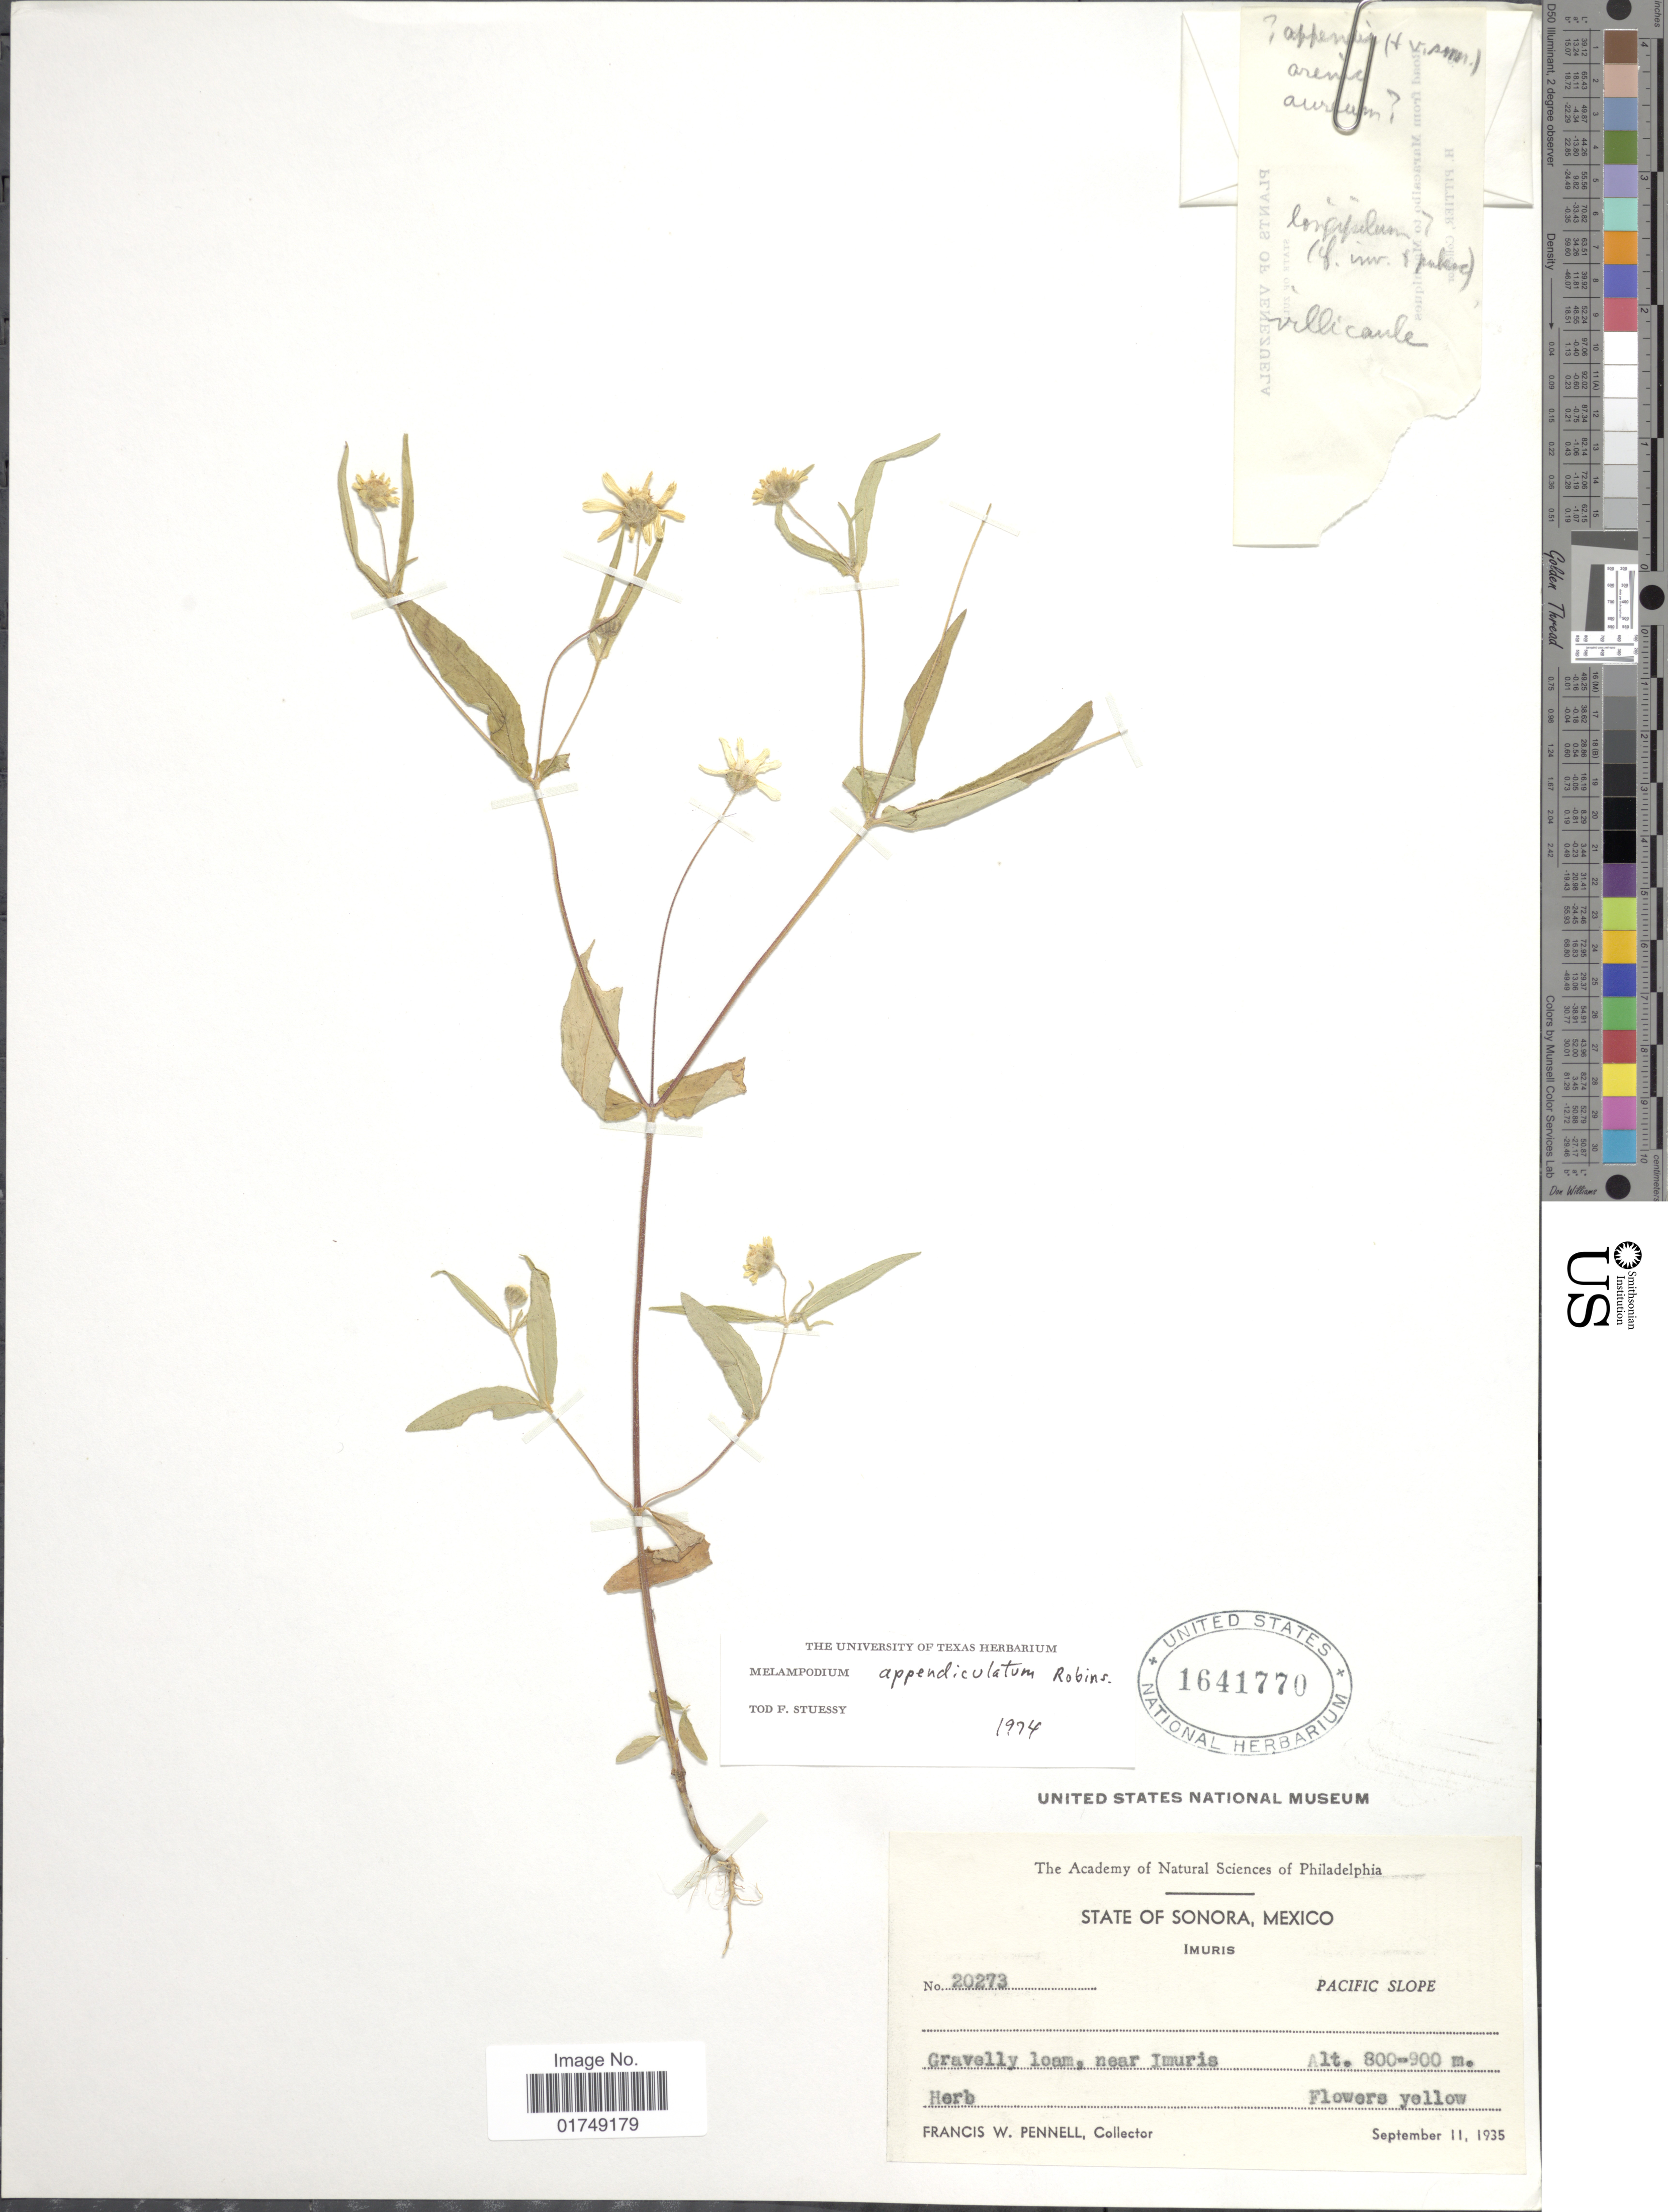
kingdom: Plantae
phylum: Tracheophyta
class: Magnoliopsida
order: Asterales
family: Asteraceae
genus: Melampodium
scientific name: Melampodium appendiculatum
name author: B.L. Rob.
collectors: F. W. Pennell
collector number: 20273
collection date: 1935-09-11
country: Mexico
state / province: Sonora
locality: Imuris, Pacific Slope, near Imuris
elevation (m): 800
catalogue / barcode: US 1641770